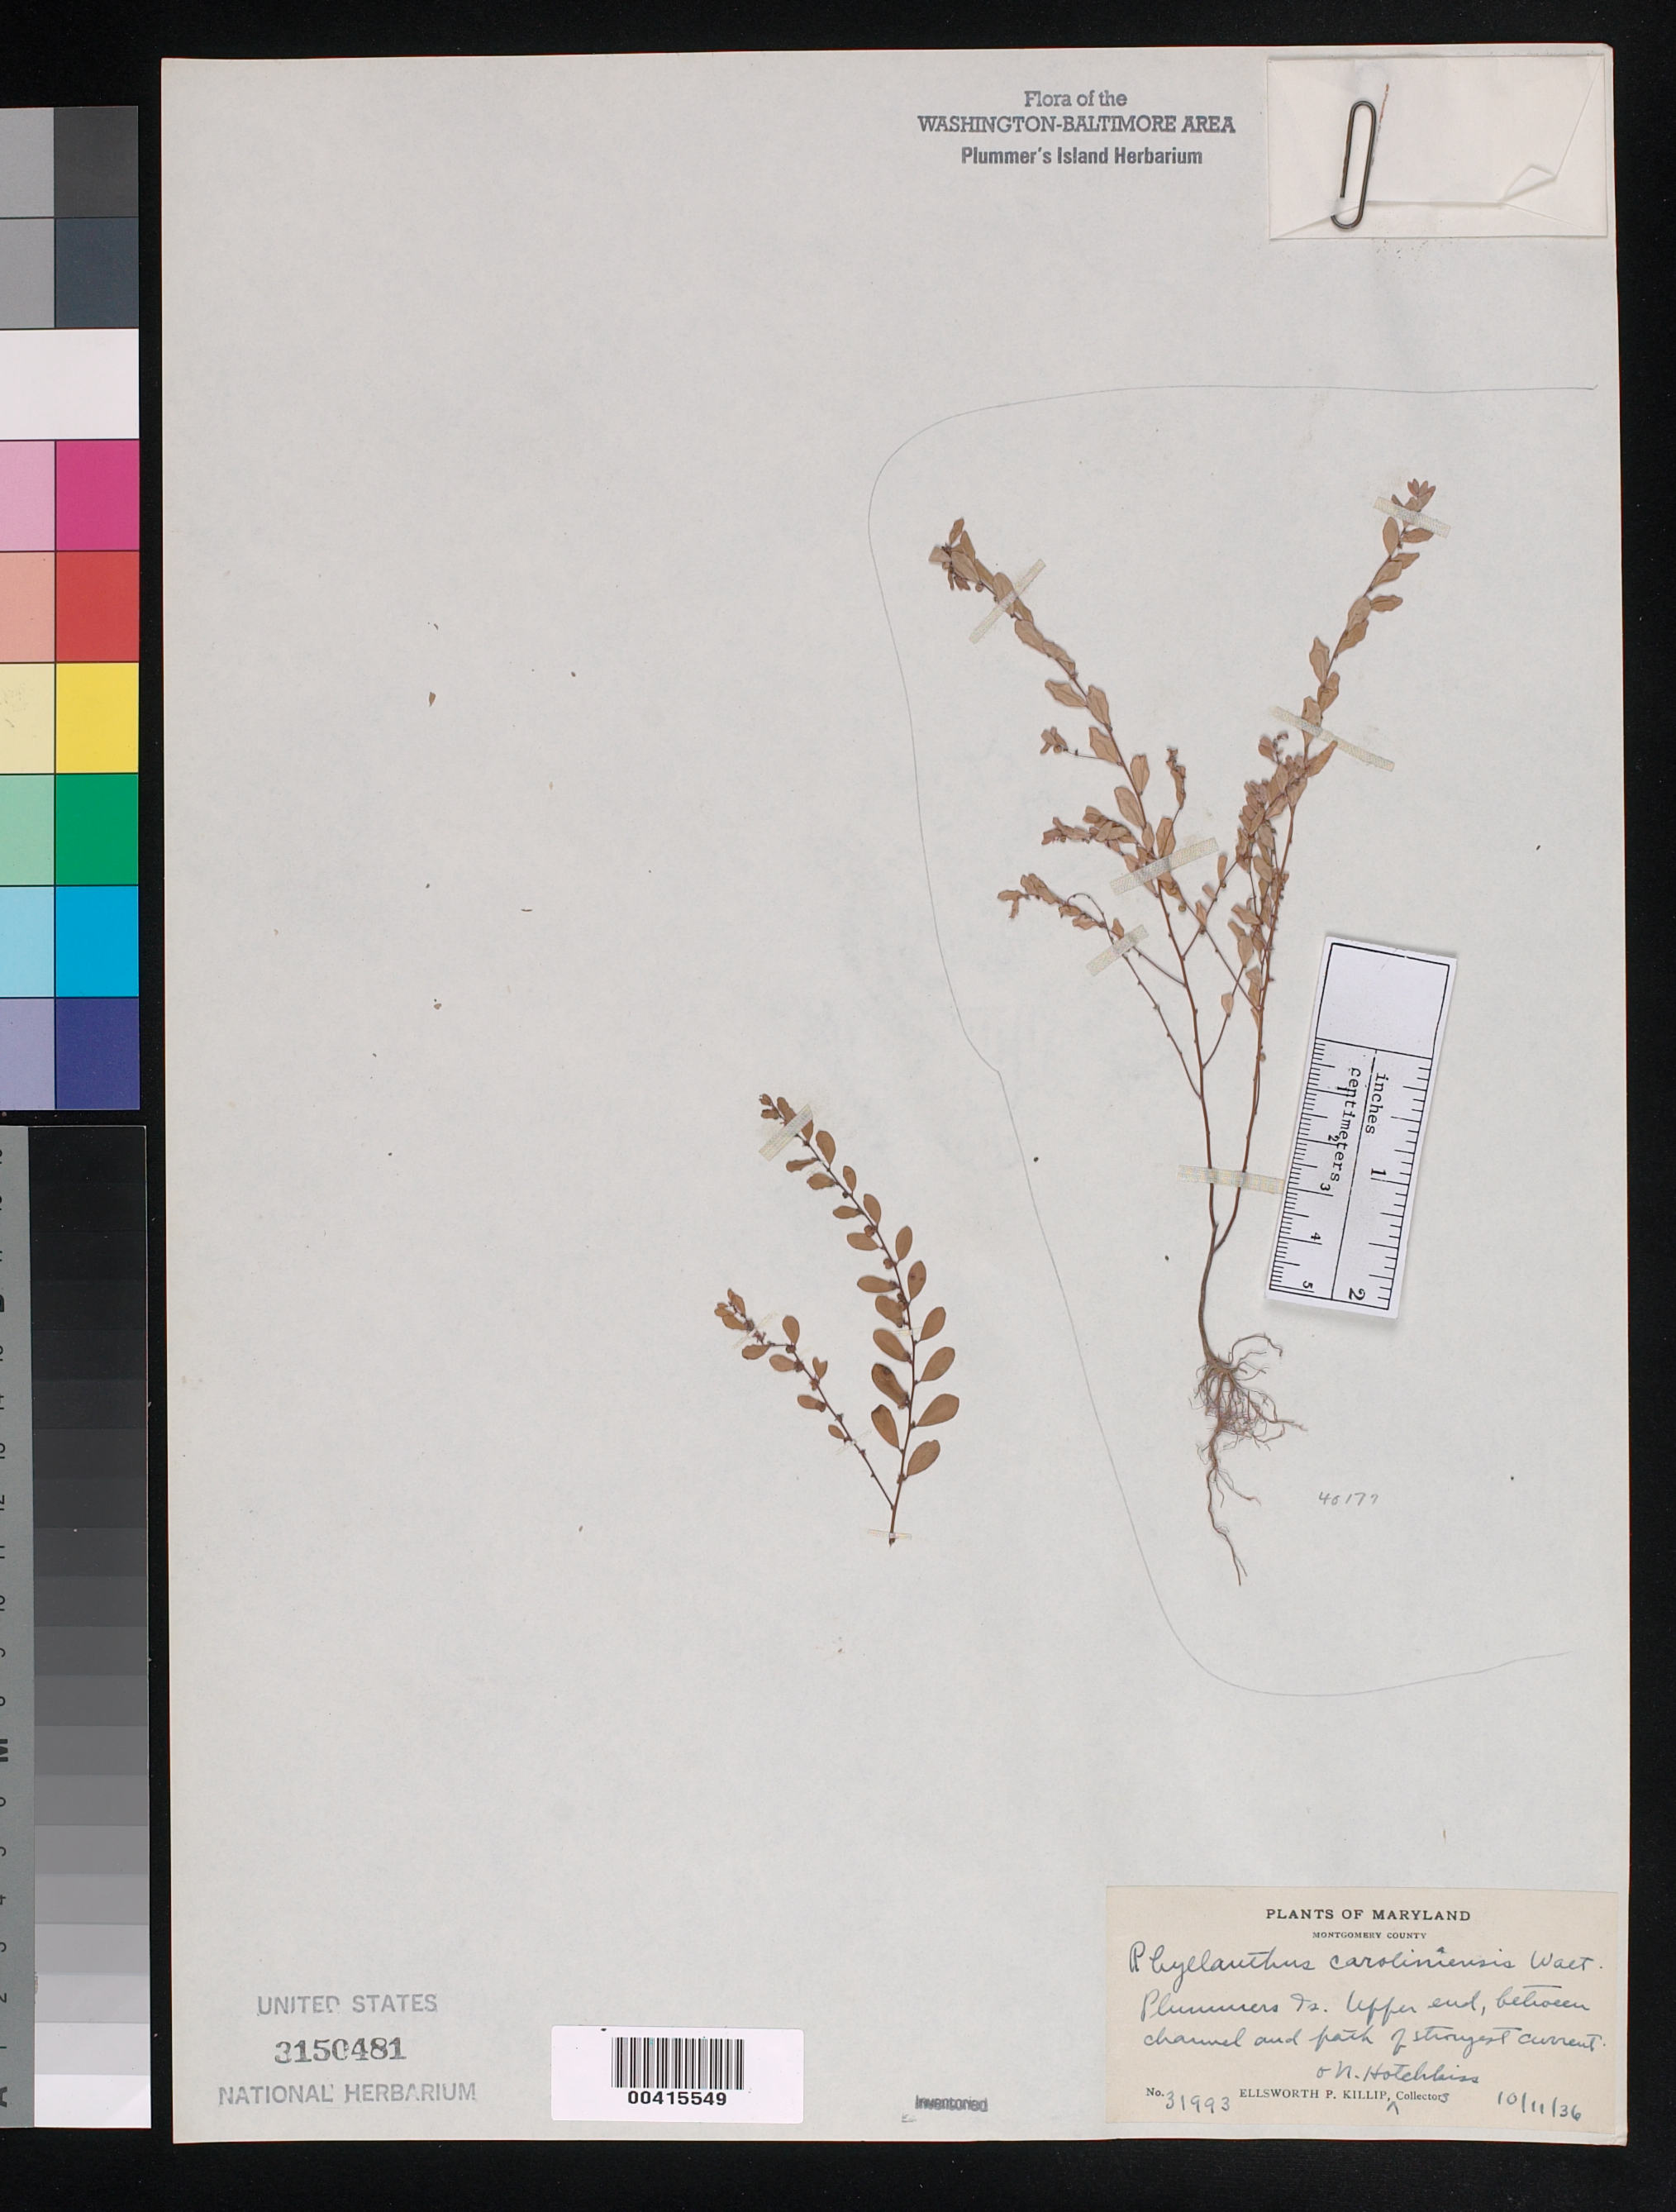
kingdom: Plantae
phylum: Tracheophyta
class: Magnoliopsida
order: Malpighiales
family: Phyllanthaceae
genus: Phyllanthus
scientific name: Phyllanthus caroliniensis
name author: Walter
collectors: E. P. Killip & N. Hotchkiss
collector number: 31993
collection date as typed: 11 Oct 1936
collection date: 1936-10-11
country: United States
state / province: Maryland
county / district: Montgomery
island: Plummers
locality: Plummer's Island; Upper End, between channel and path of strongest current C. & O. Canal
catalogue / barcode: US 3150481